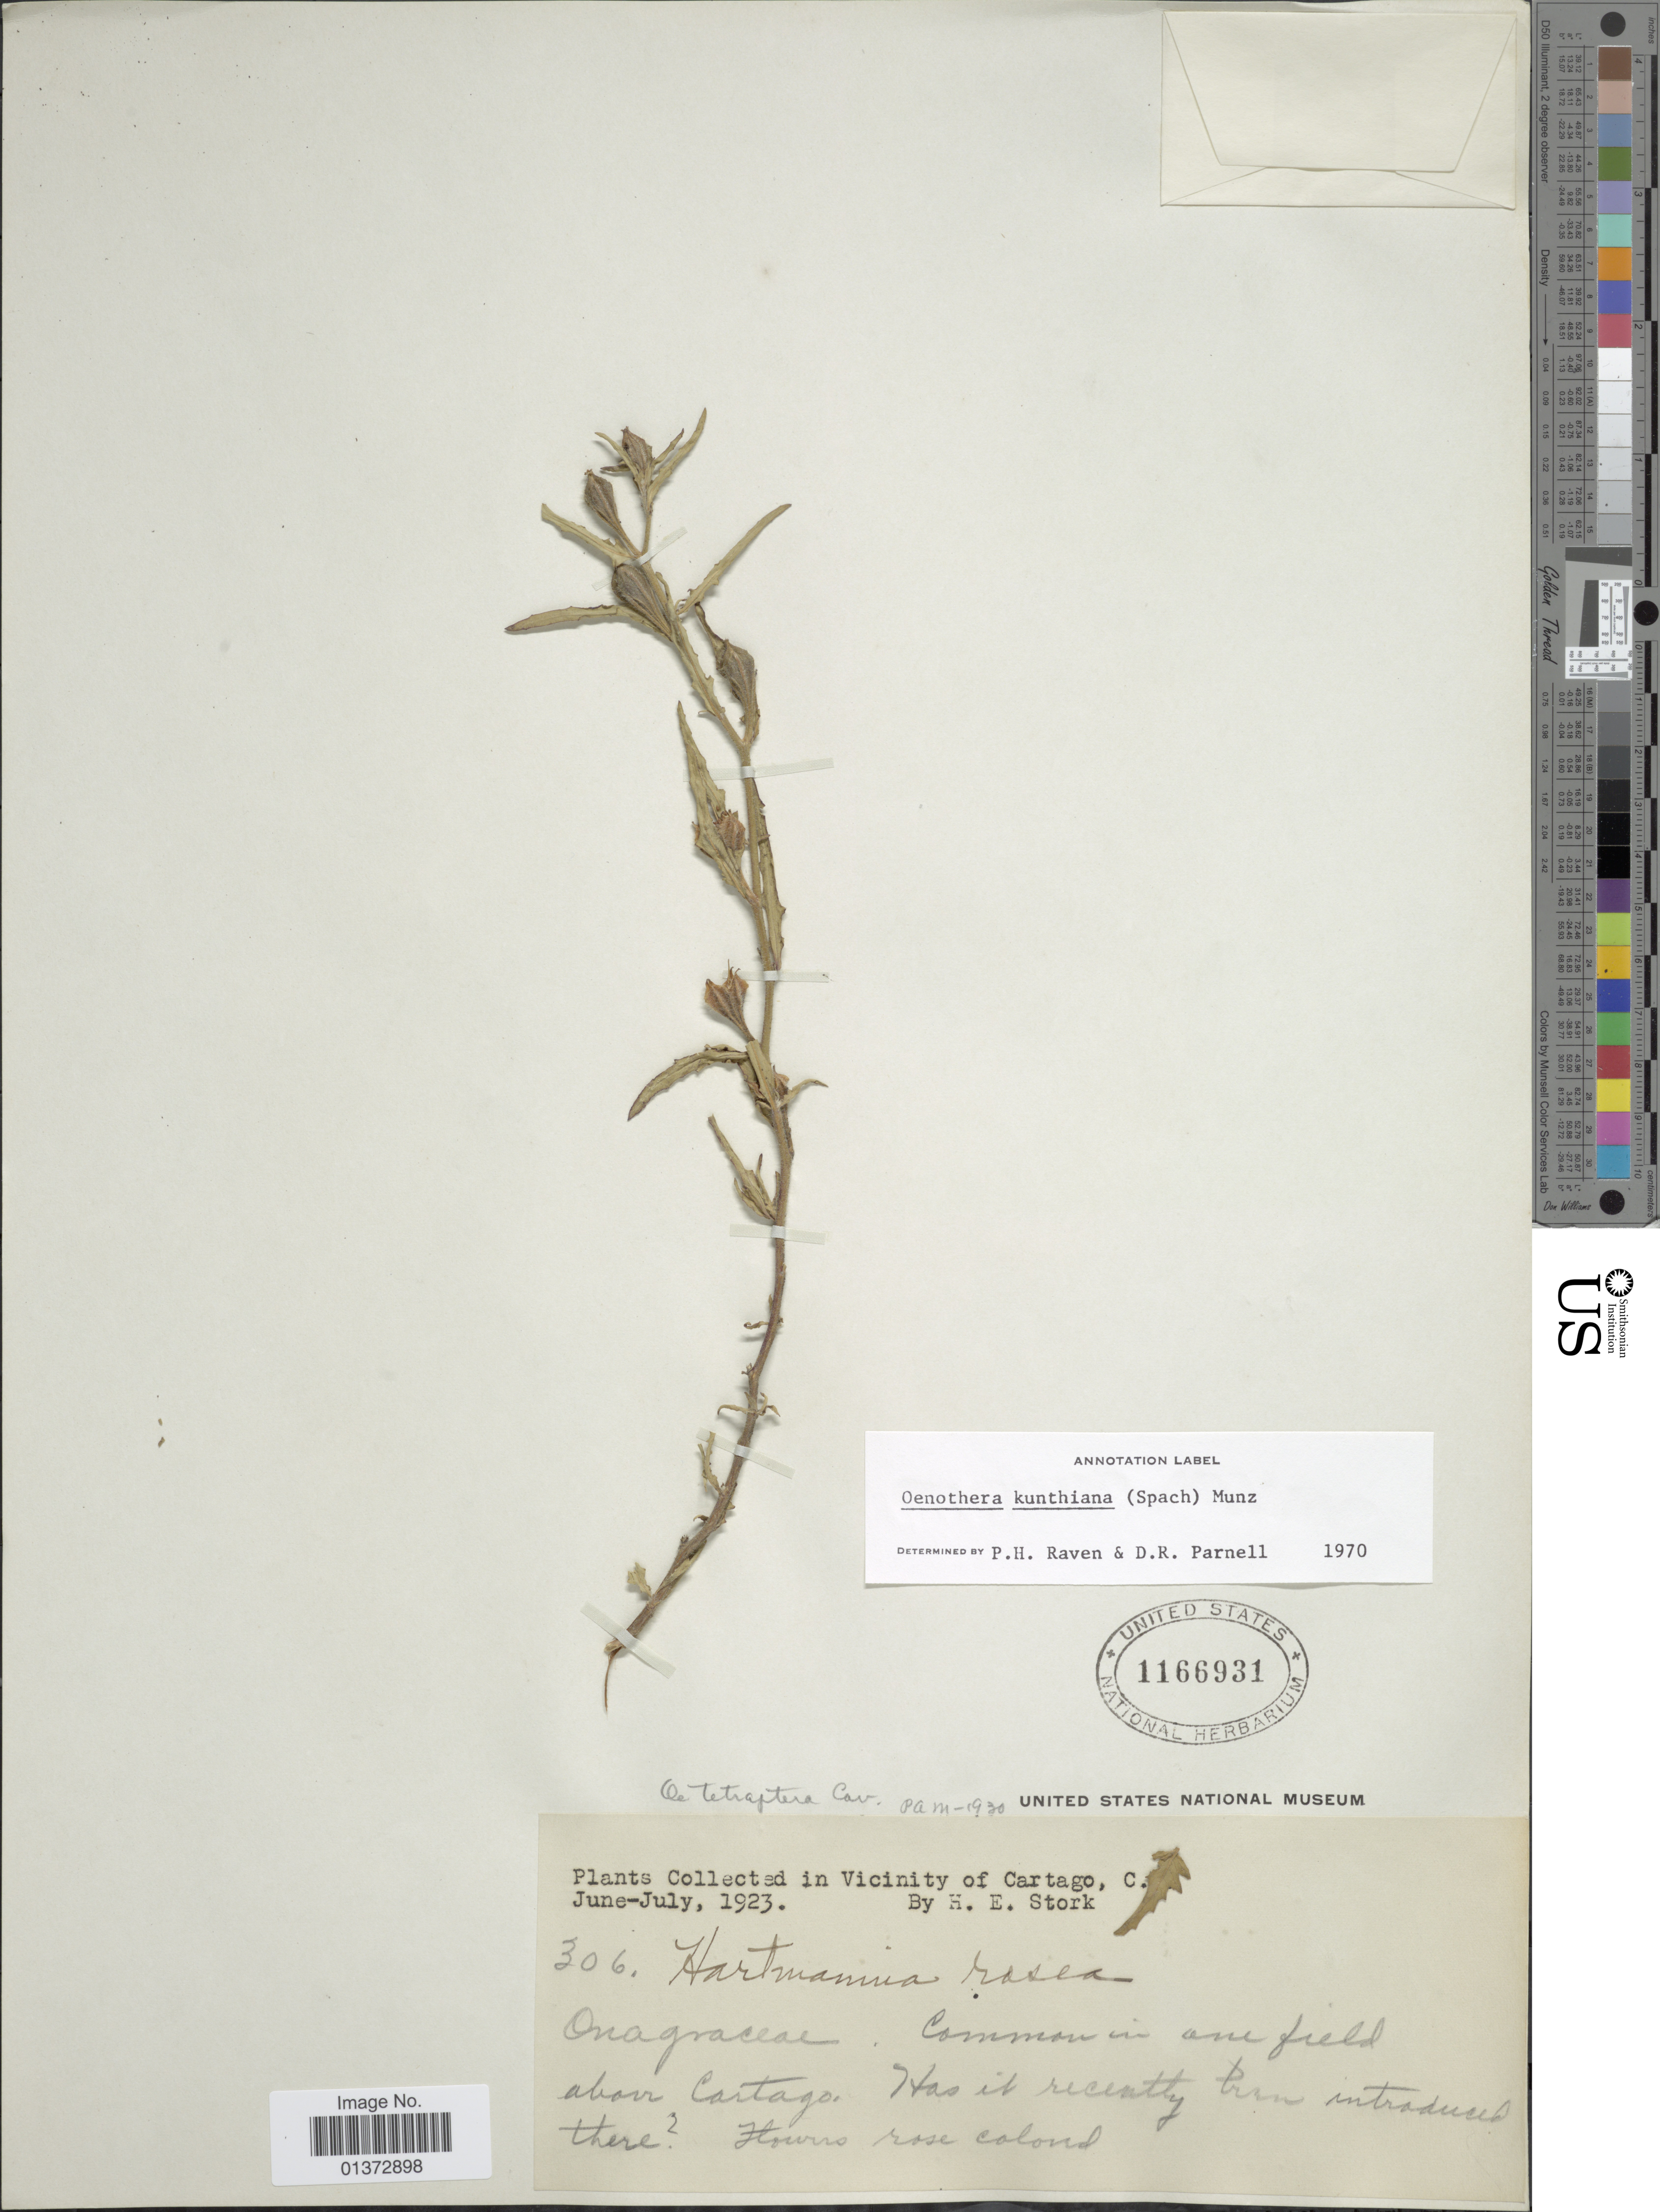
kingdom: Plantae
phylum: Tracheophyta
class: Magnoliopsida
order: Myrtales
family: Onagraceae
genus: Oenothera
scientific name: Oenothera kunthiana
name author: (Spach) Munz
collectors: H. E. Stork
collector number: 306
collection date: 1923-06/1923-07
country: Costa Rica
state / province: Cartago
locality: Vicinity of Cartago, C.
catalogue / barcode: US 1166931